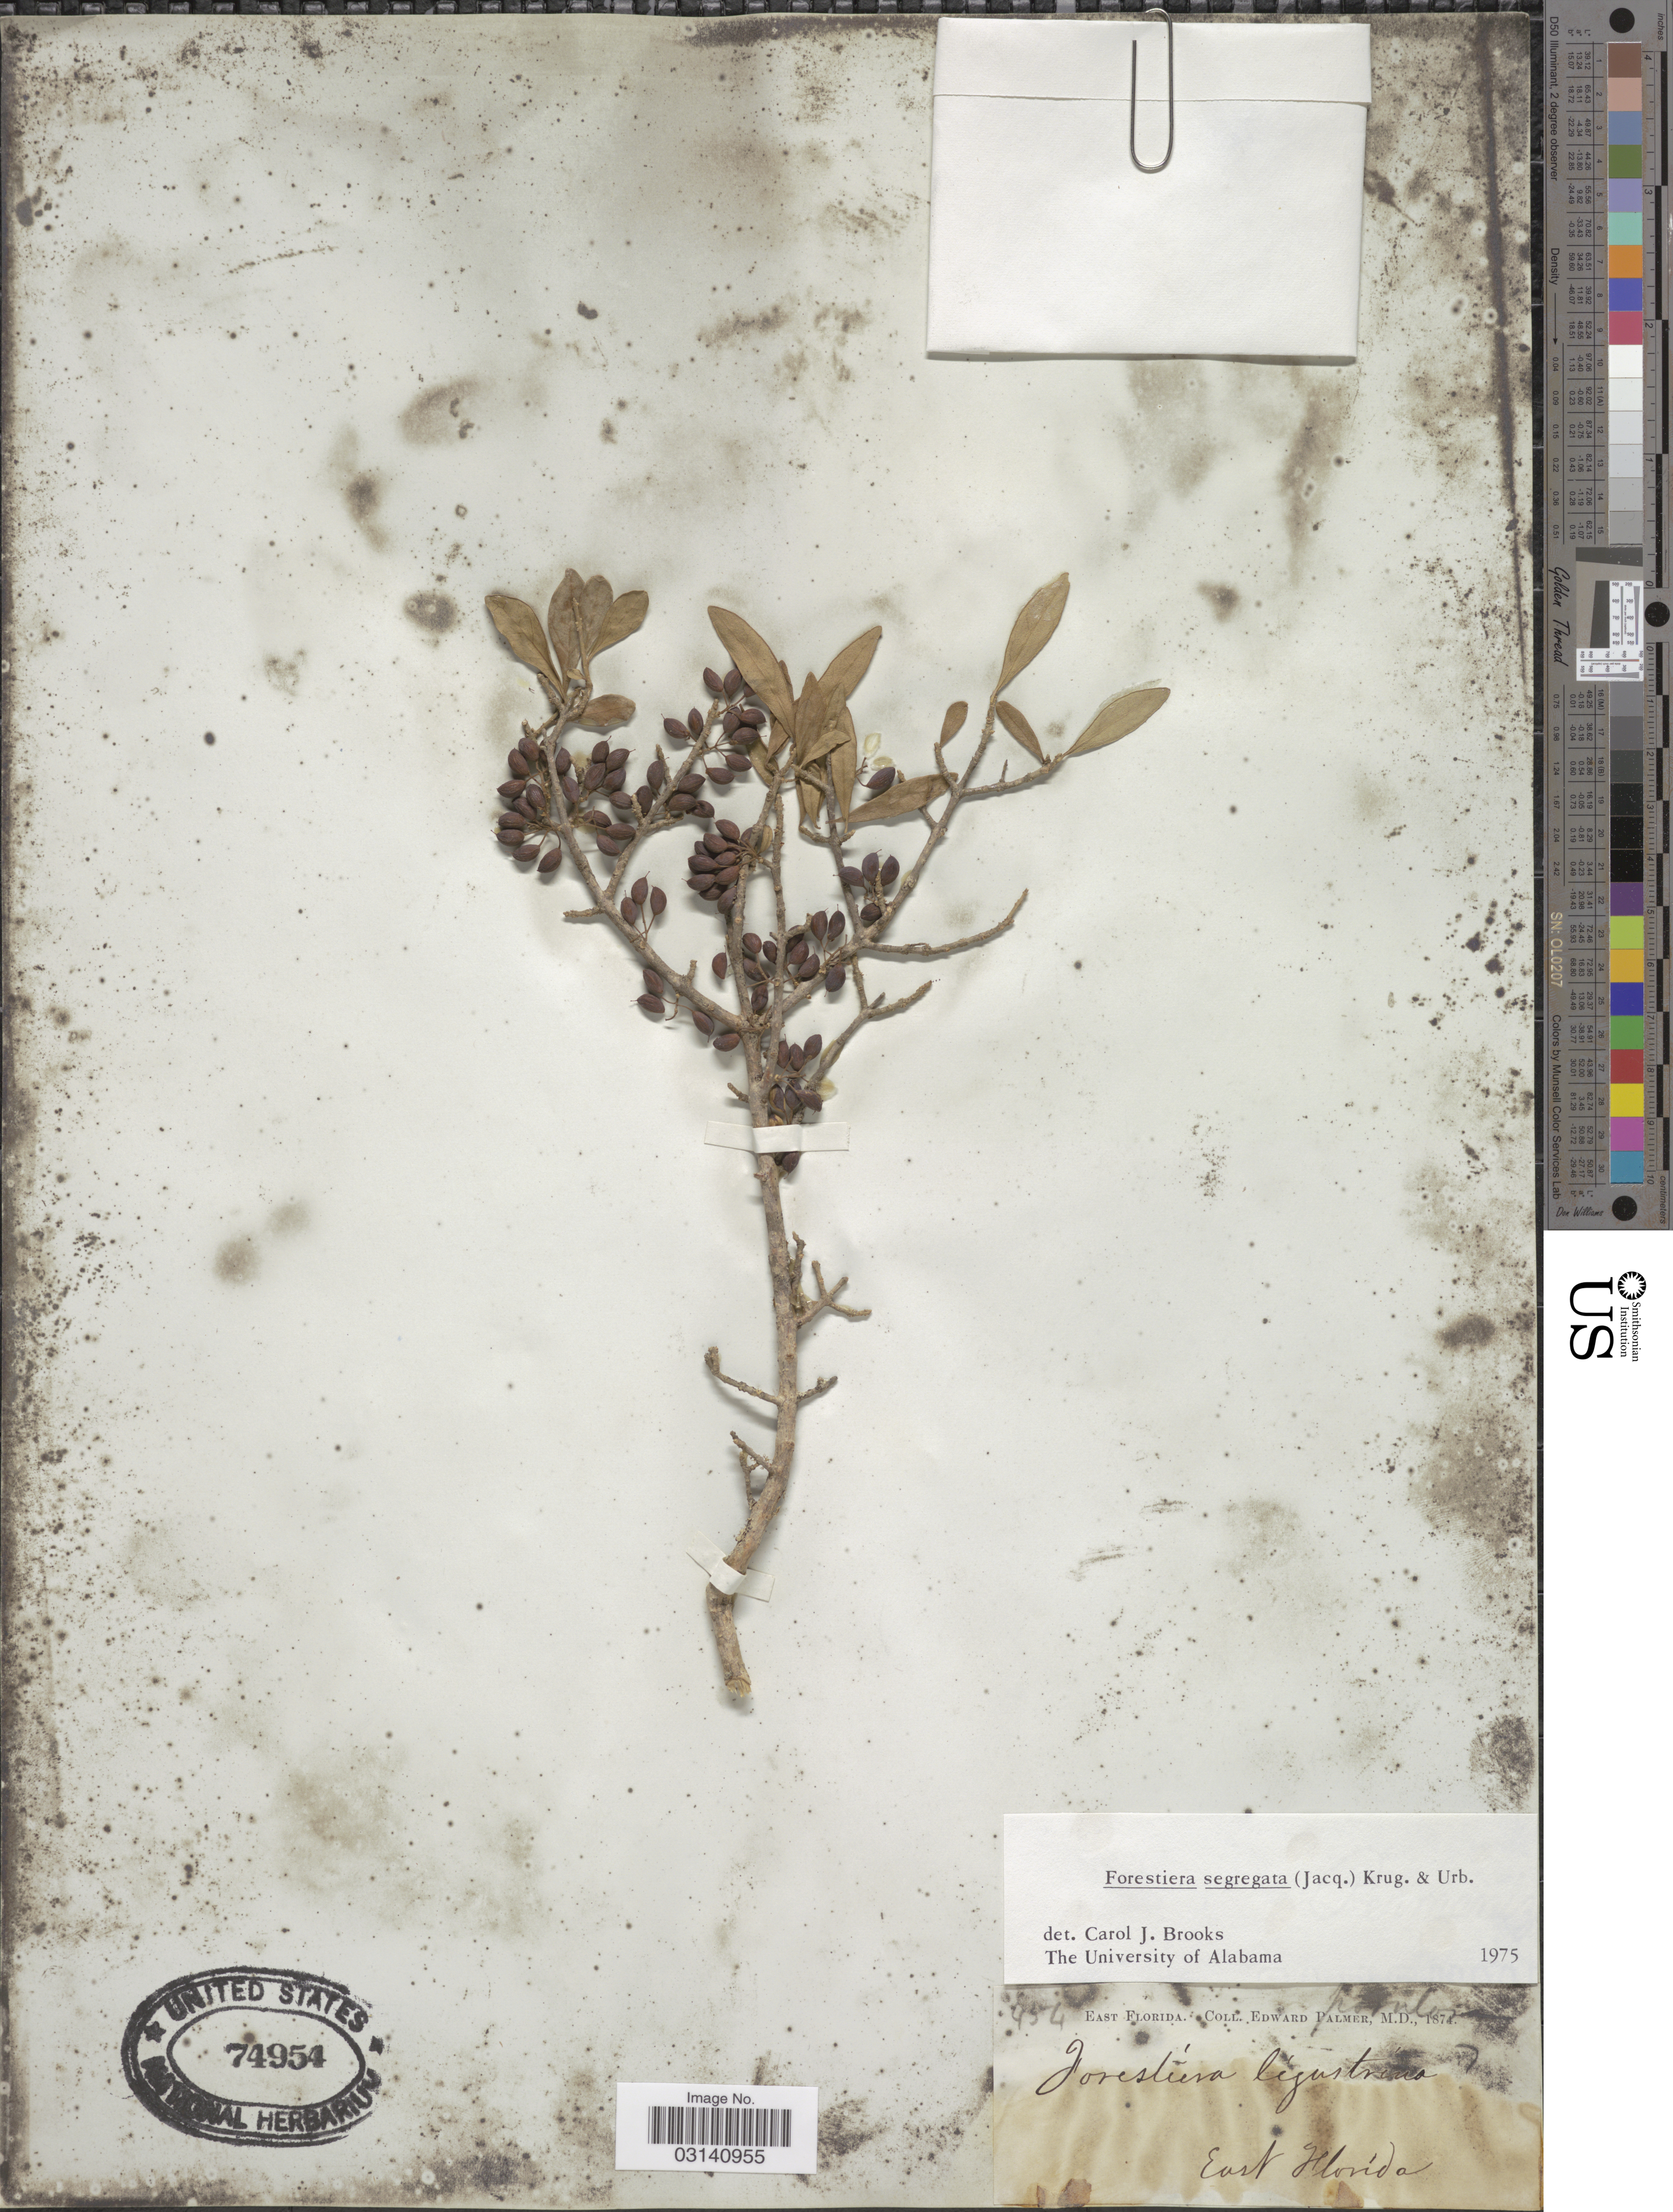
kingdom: Plantae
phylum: Tracheophyta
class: Magnoliopsida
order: Lamiales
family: Oleaceae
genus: Forestiera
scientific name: Forestiera segregata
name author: (Jacq.) Krug & Urb.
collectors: E. Palmer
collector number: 454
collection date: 1874-11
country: United States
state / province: Florida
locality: East Florida.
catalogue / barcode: US 74954